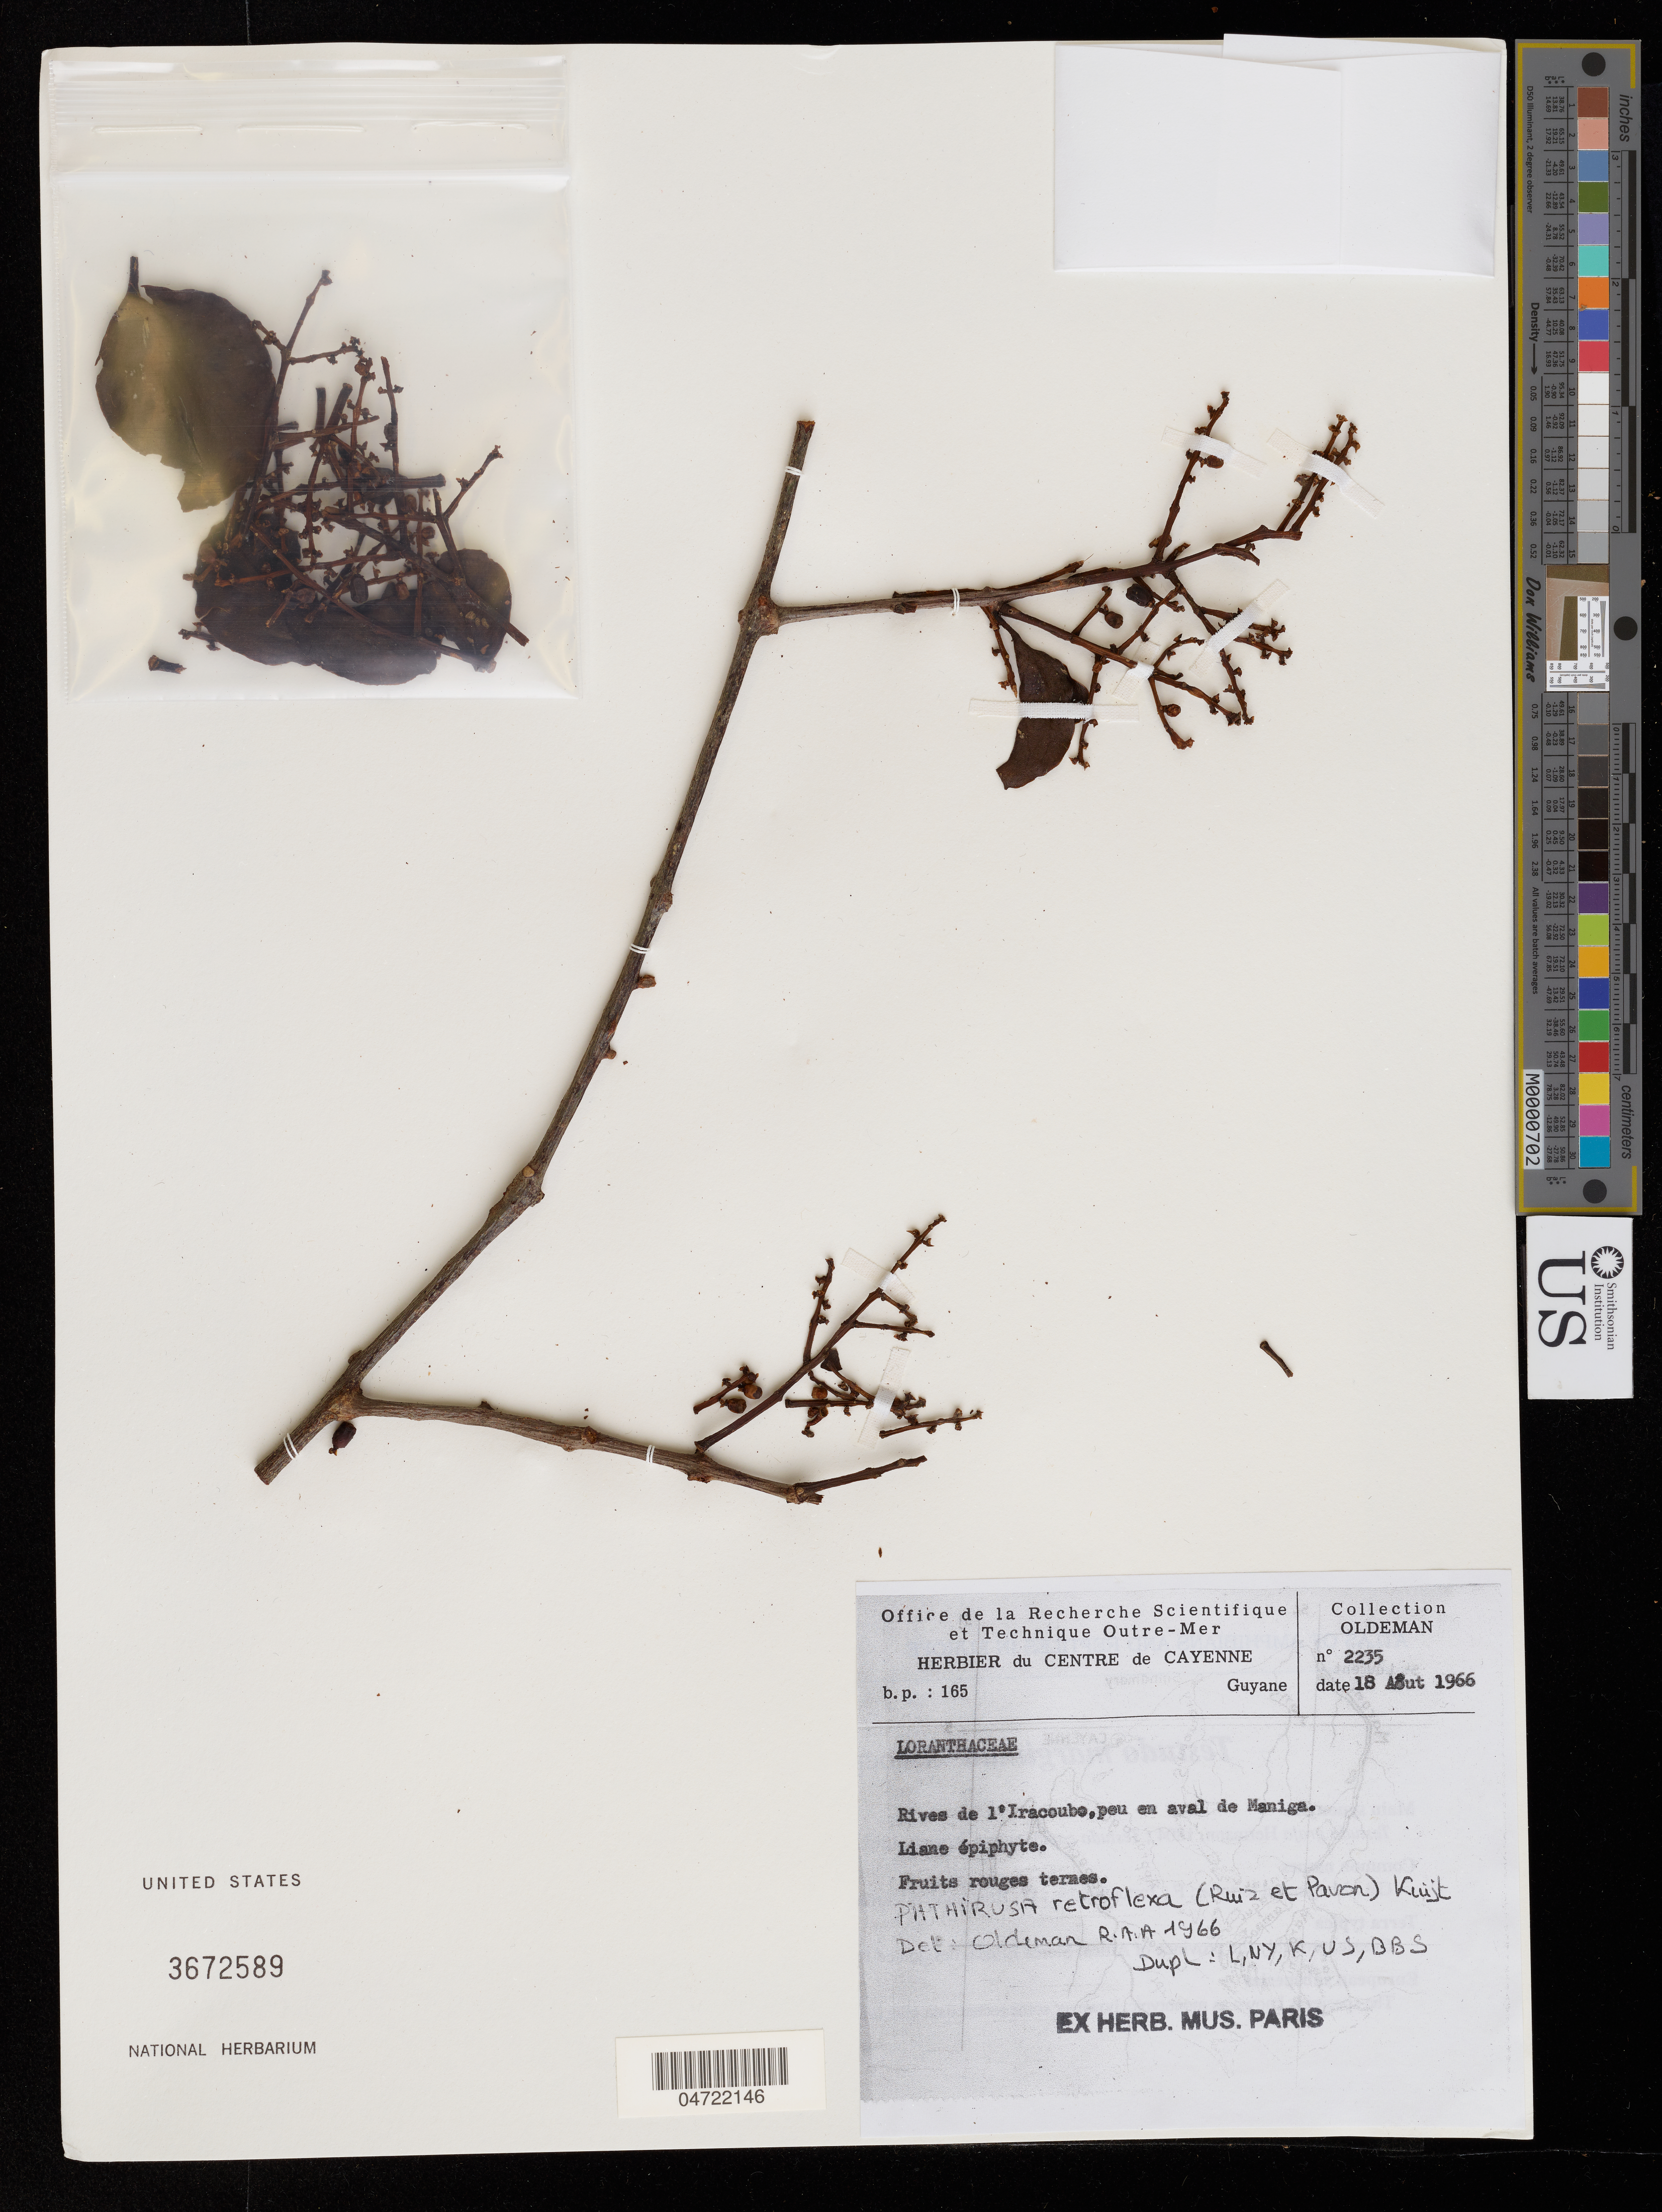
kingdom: Plantae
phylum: Tracheophyta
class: Magnoliopsida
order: Santalales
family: Loranthaceae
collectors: R. Oldeman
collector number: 2235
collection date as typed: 18-Aug-66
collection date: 1966-08-18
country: French Guiana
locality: Rives de l'Iracoubo, peu en aval de Maniga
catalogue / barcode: US 3672589